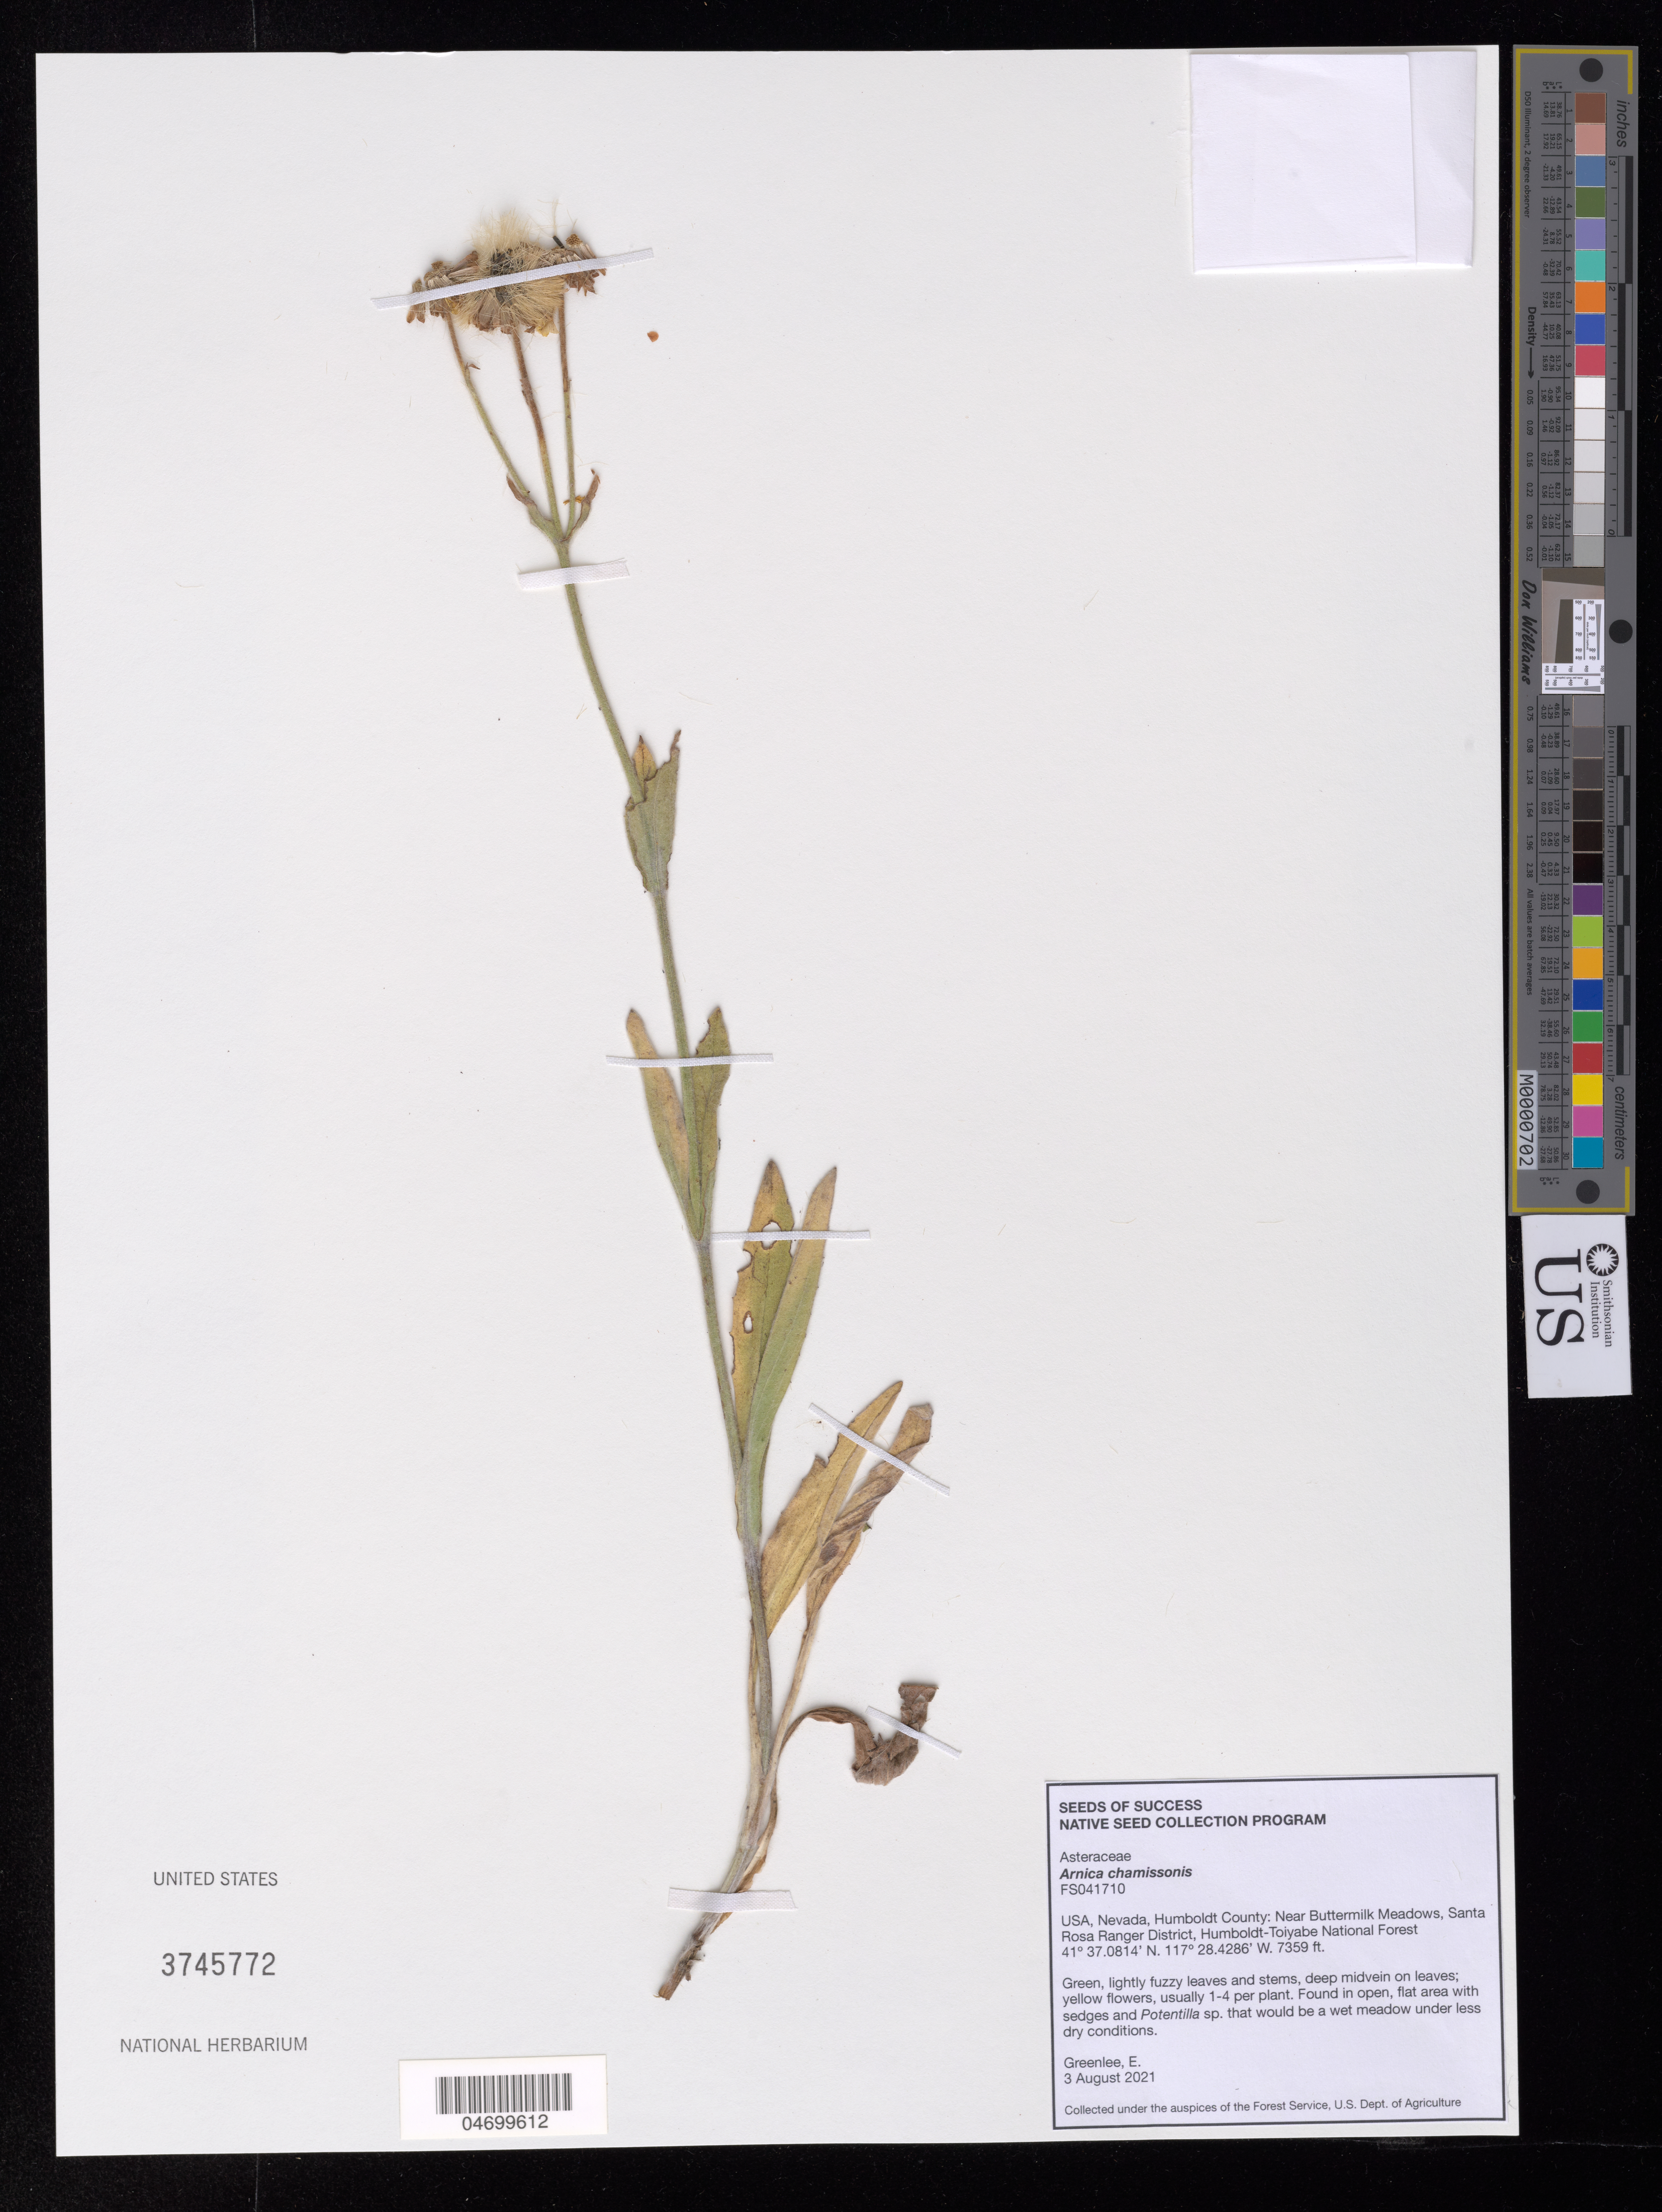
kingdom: Plantae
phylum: Tracheophyta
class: Magnoliopsida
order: Asterales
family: Asteraceae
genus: Arnica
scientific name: Arnica chamissonis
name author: Less.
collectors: E. Greenlee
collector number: FS041710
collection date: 2021-08-03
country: United States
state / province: Nevada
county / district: Humboldt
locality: Near Buttermilk Meadows, Santa Rosa Ranger District. Humboldt-Toiyabe National Forest.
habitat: Open, flat area with sedges and Potentilla sp., wet meadow.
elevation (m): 2243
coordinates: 41 37.0814 N, 117 28.4286 W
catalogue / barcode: US 3745772